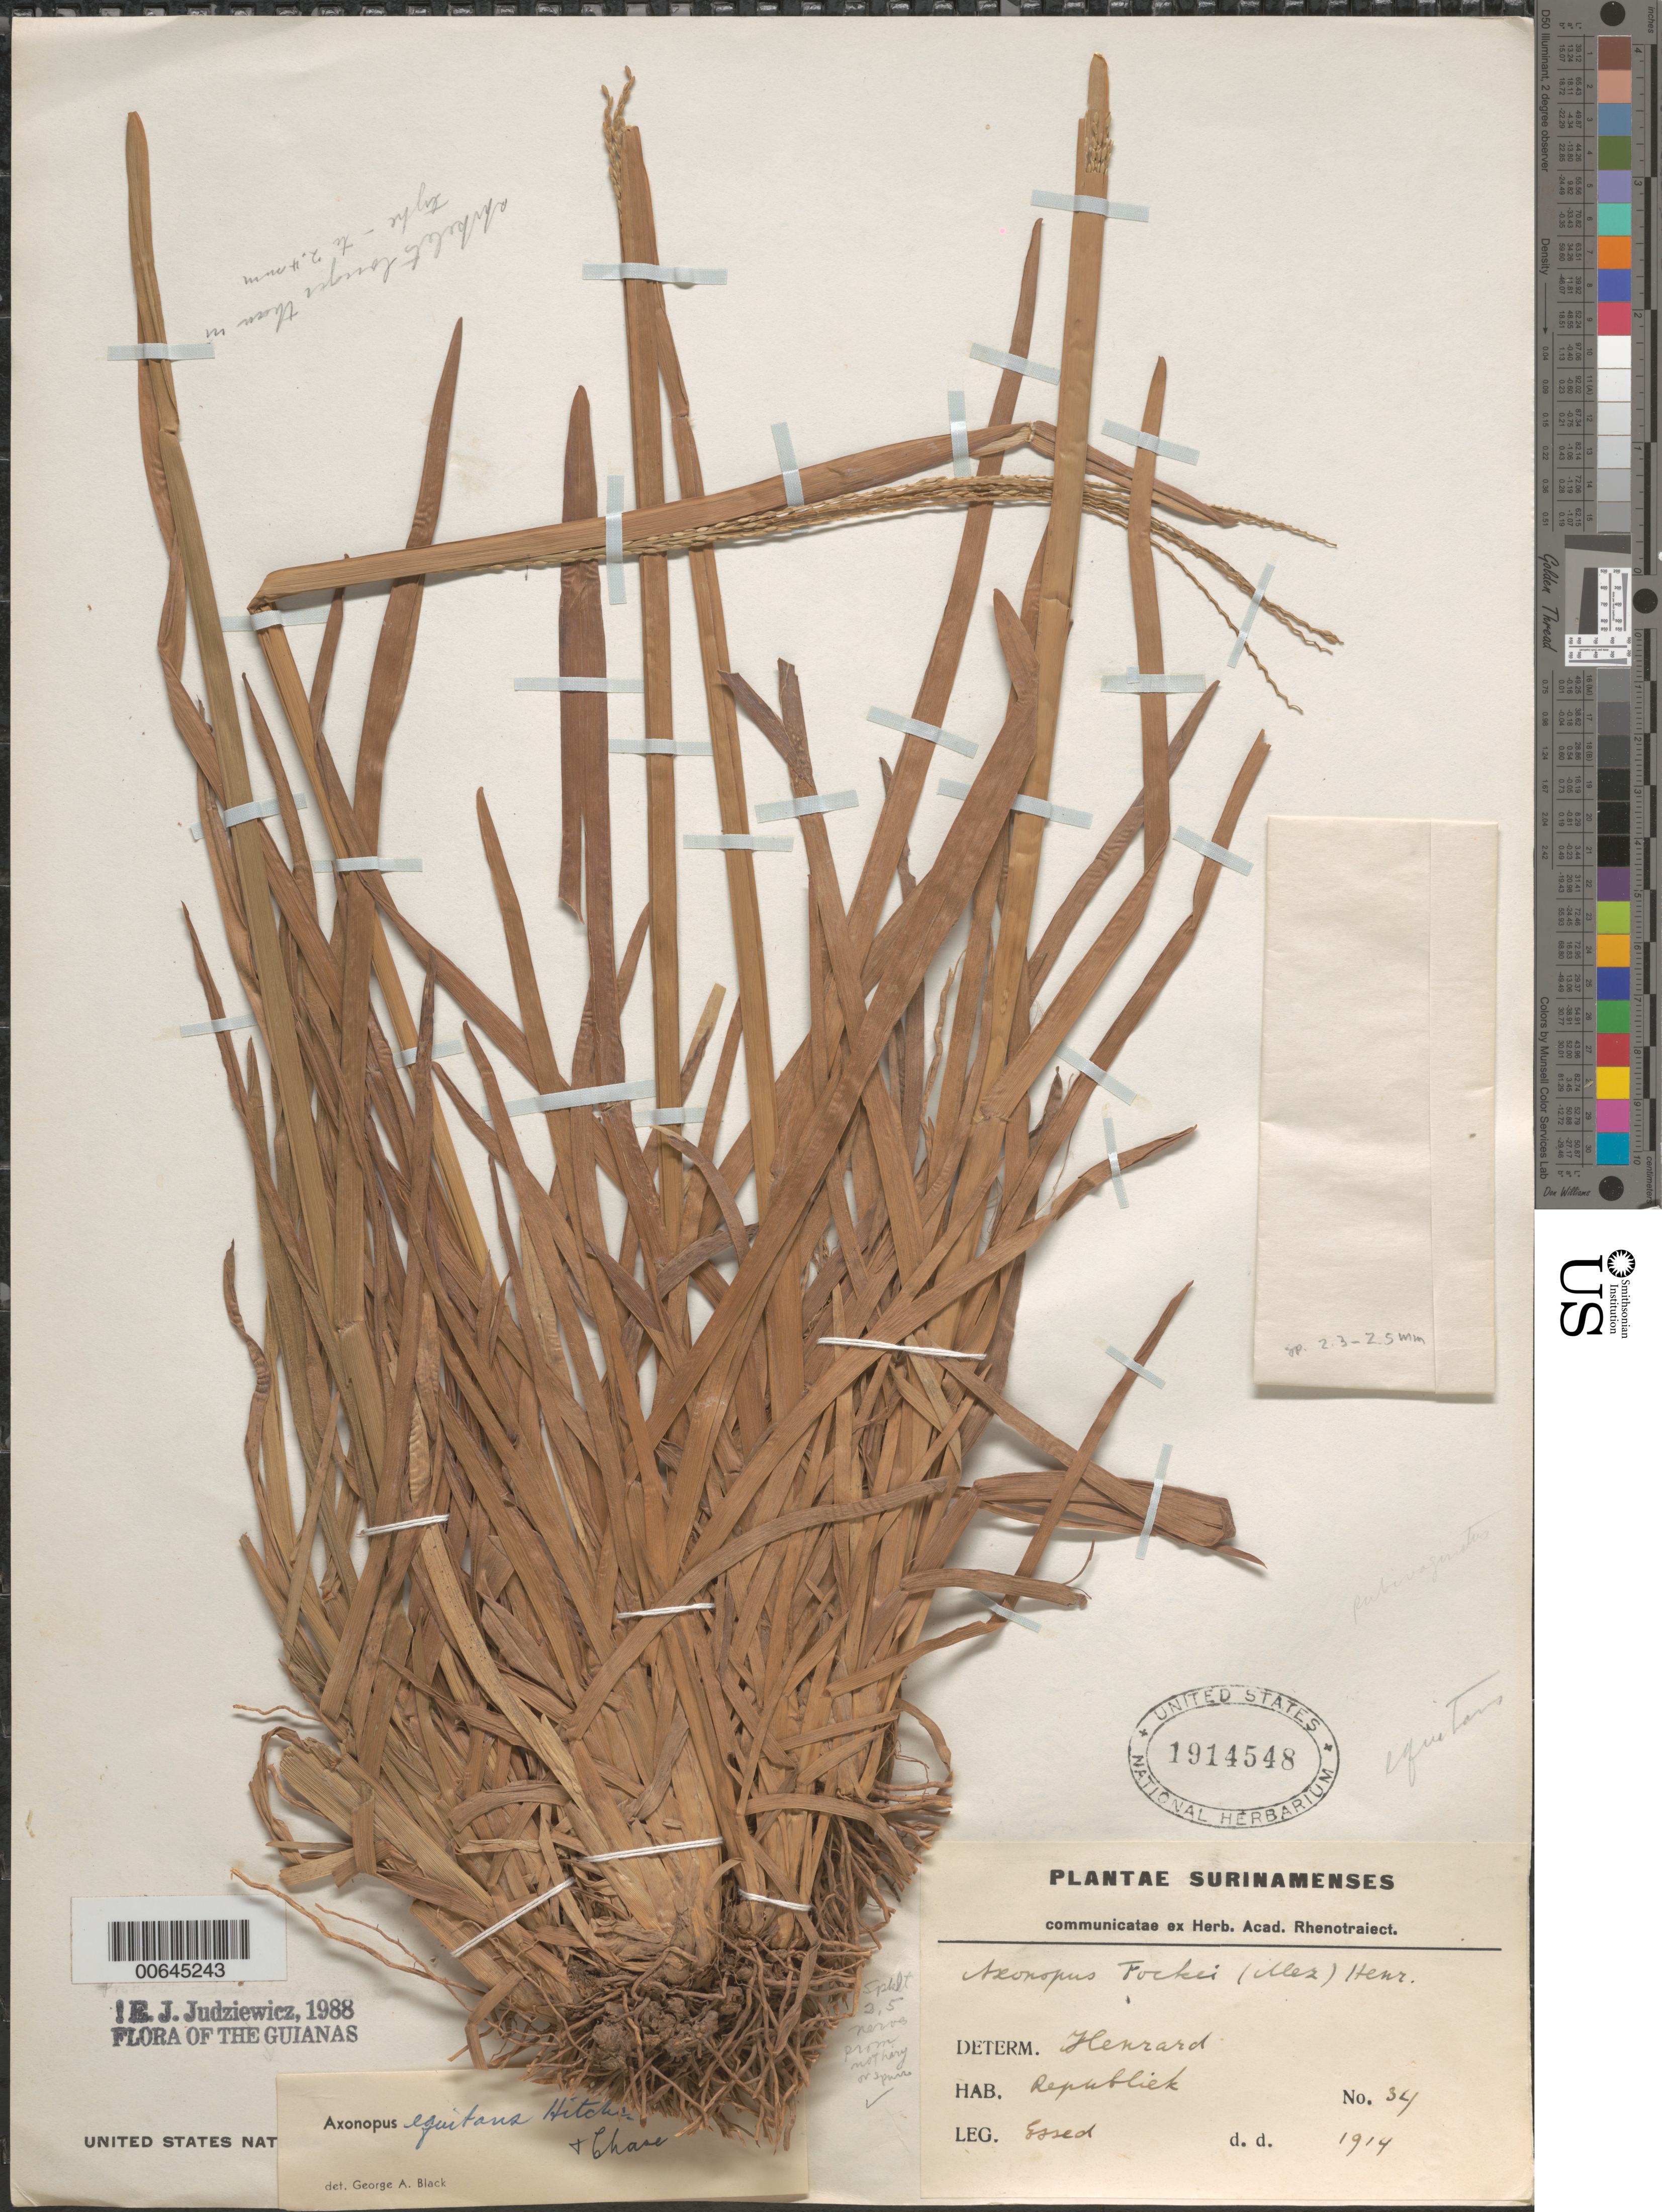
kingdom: Plantae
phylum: Tracheophyta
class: Liliopsida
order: Poales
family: Poaceae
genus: Axonopus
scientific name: Axonopus equitans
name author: Hitchc. & Chase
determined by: Judziewicz, E. J.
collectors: E. Essed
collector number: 34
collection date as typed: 1914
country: Suriname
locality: Republiek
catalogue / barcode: US 1914548